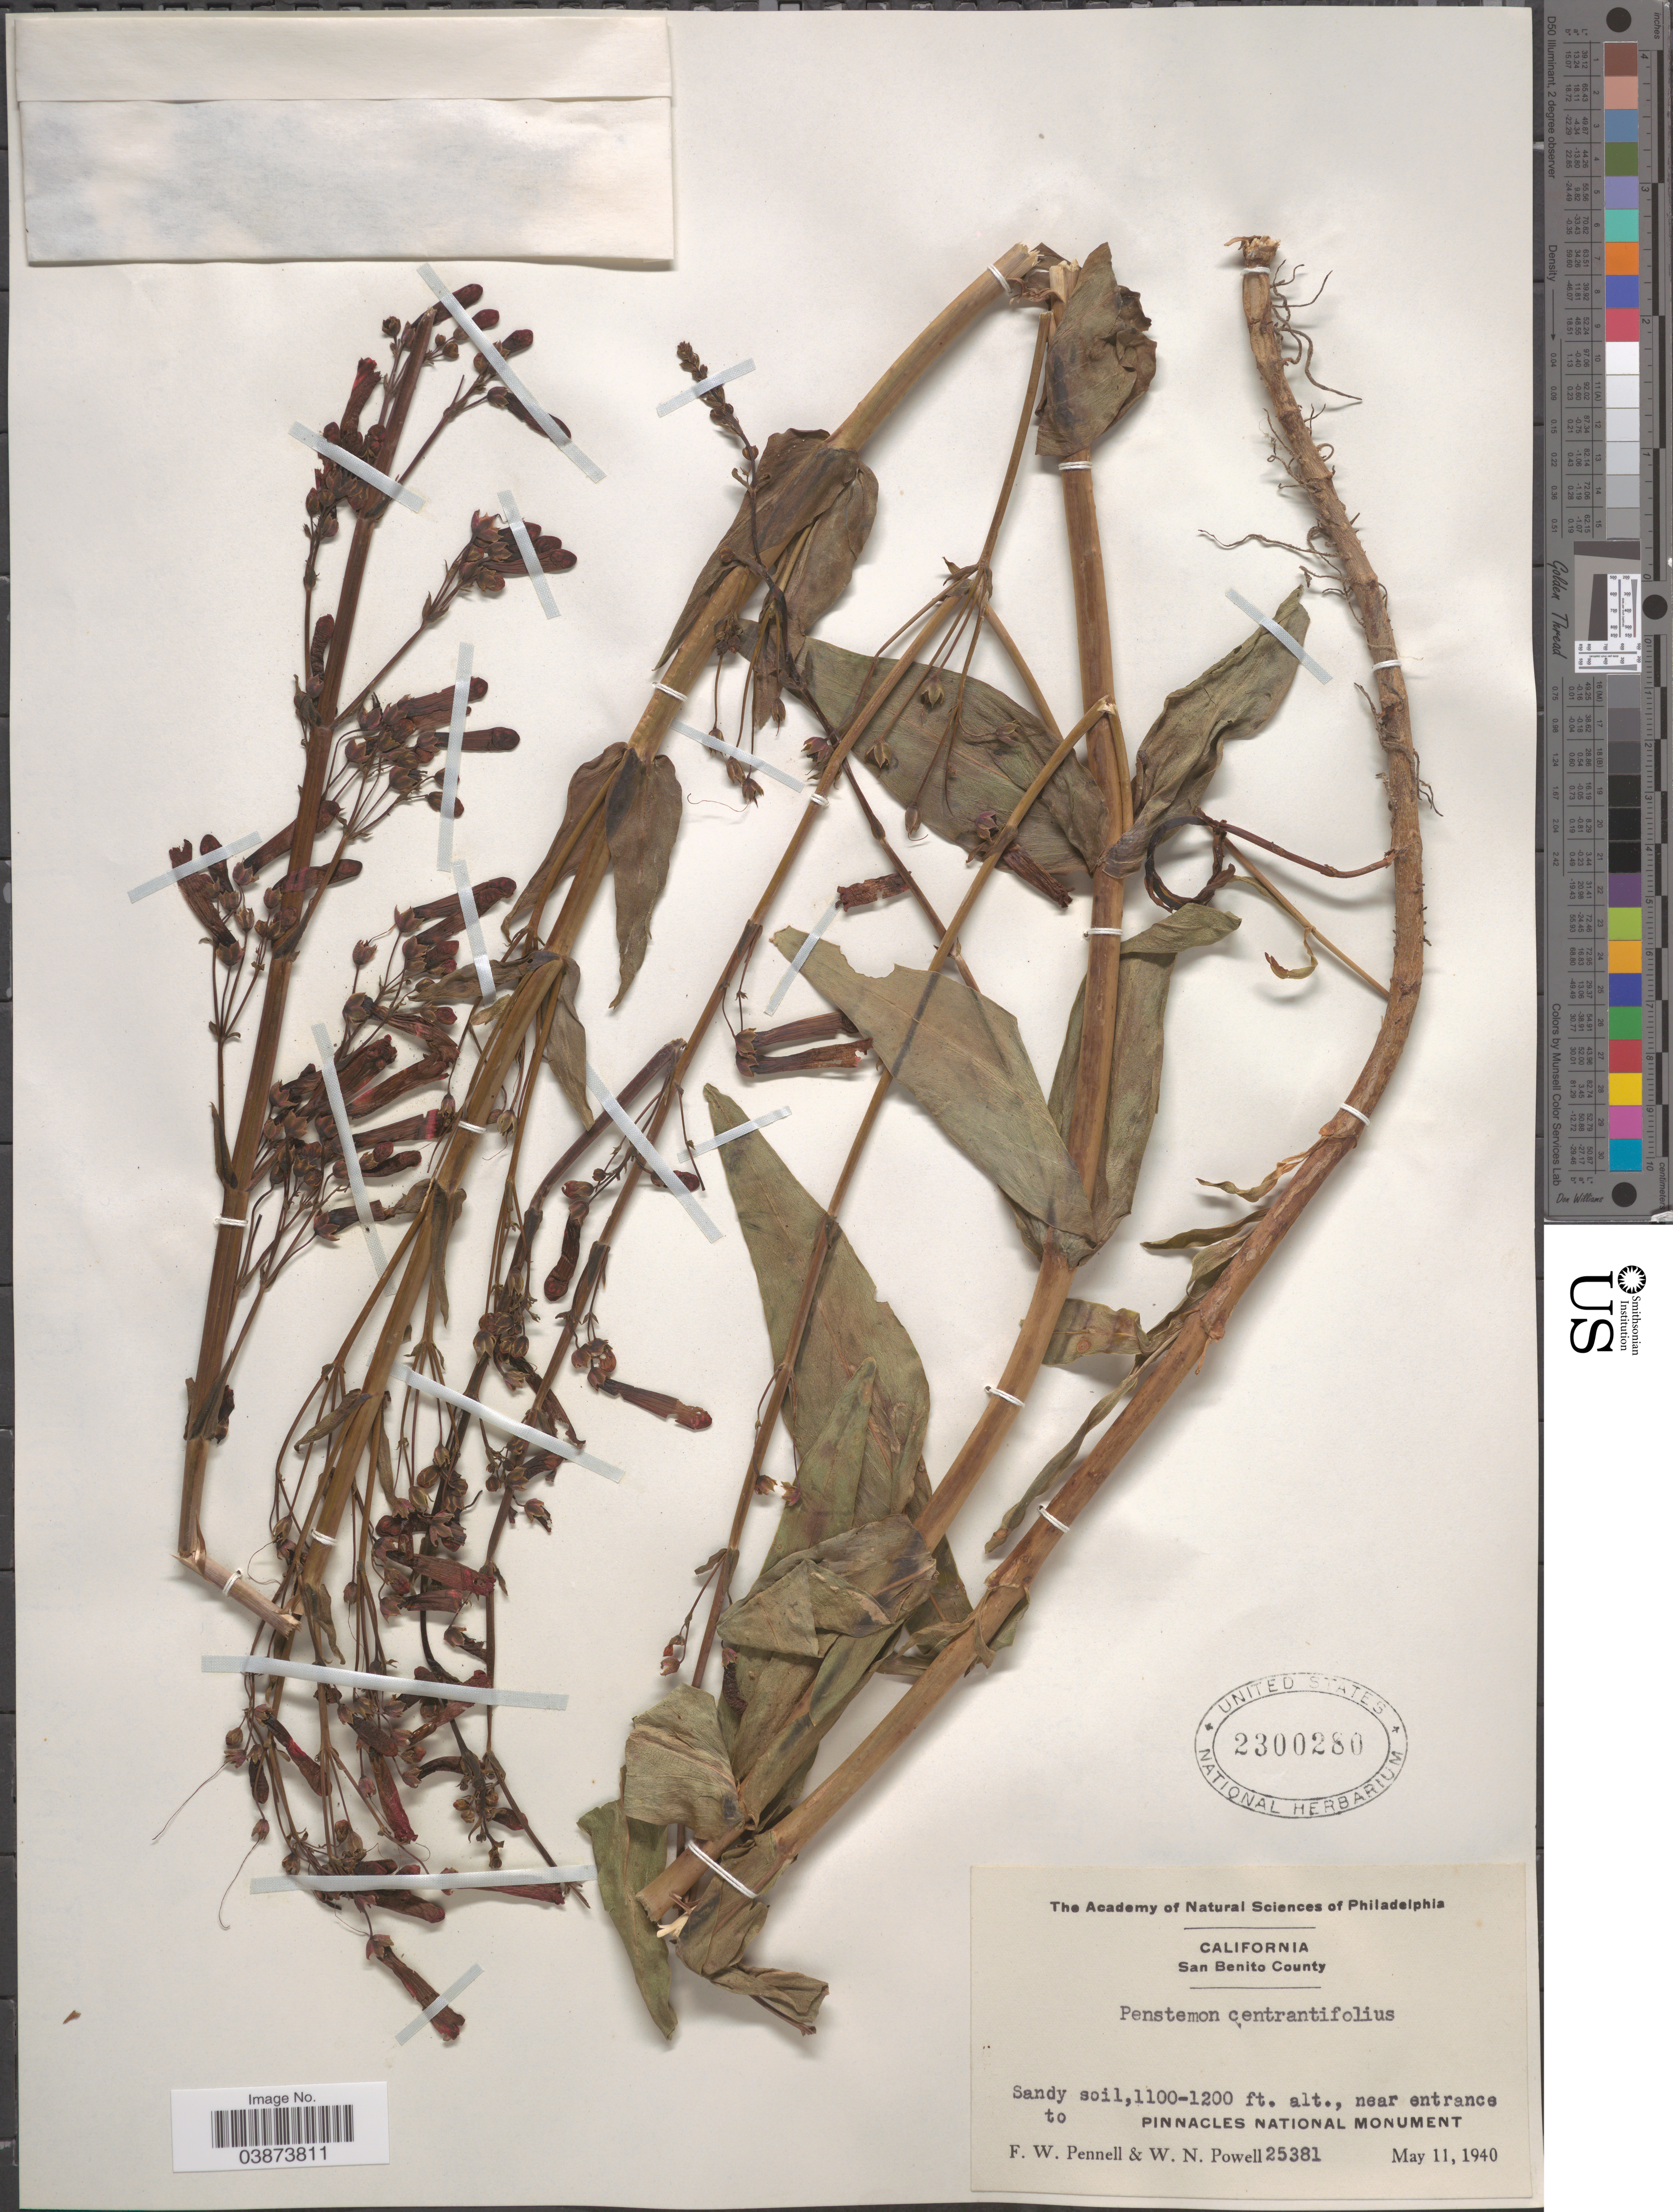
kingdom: Plantae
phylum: Tracheophyta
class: Magnoliopsida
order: Lamiales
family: Plantaginaceae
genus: Penstemon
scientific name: Penstemon centranthifolius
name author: Benth.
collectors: F. W. Pennell & W. Powell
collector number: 25381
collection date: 1940-05-11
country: United States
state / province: California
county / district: San Benito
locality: San Benito County. Near entrance to Pinnacles National Monument.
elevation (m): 335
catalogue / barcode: US 2300280